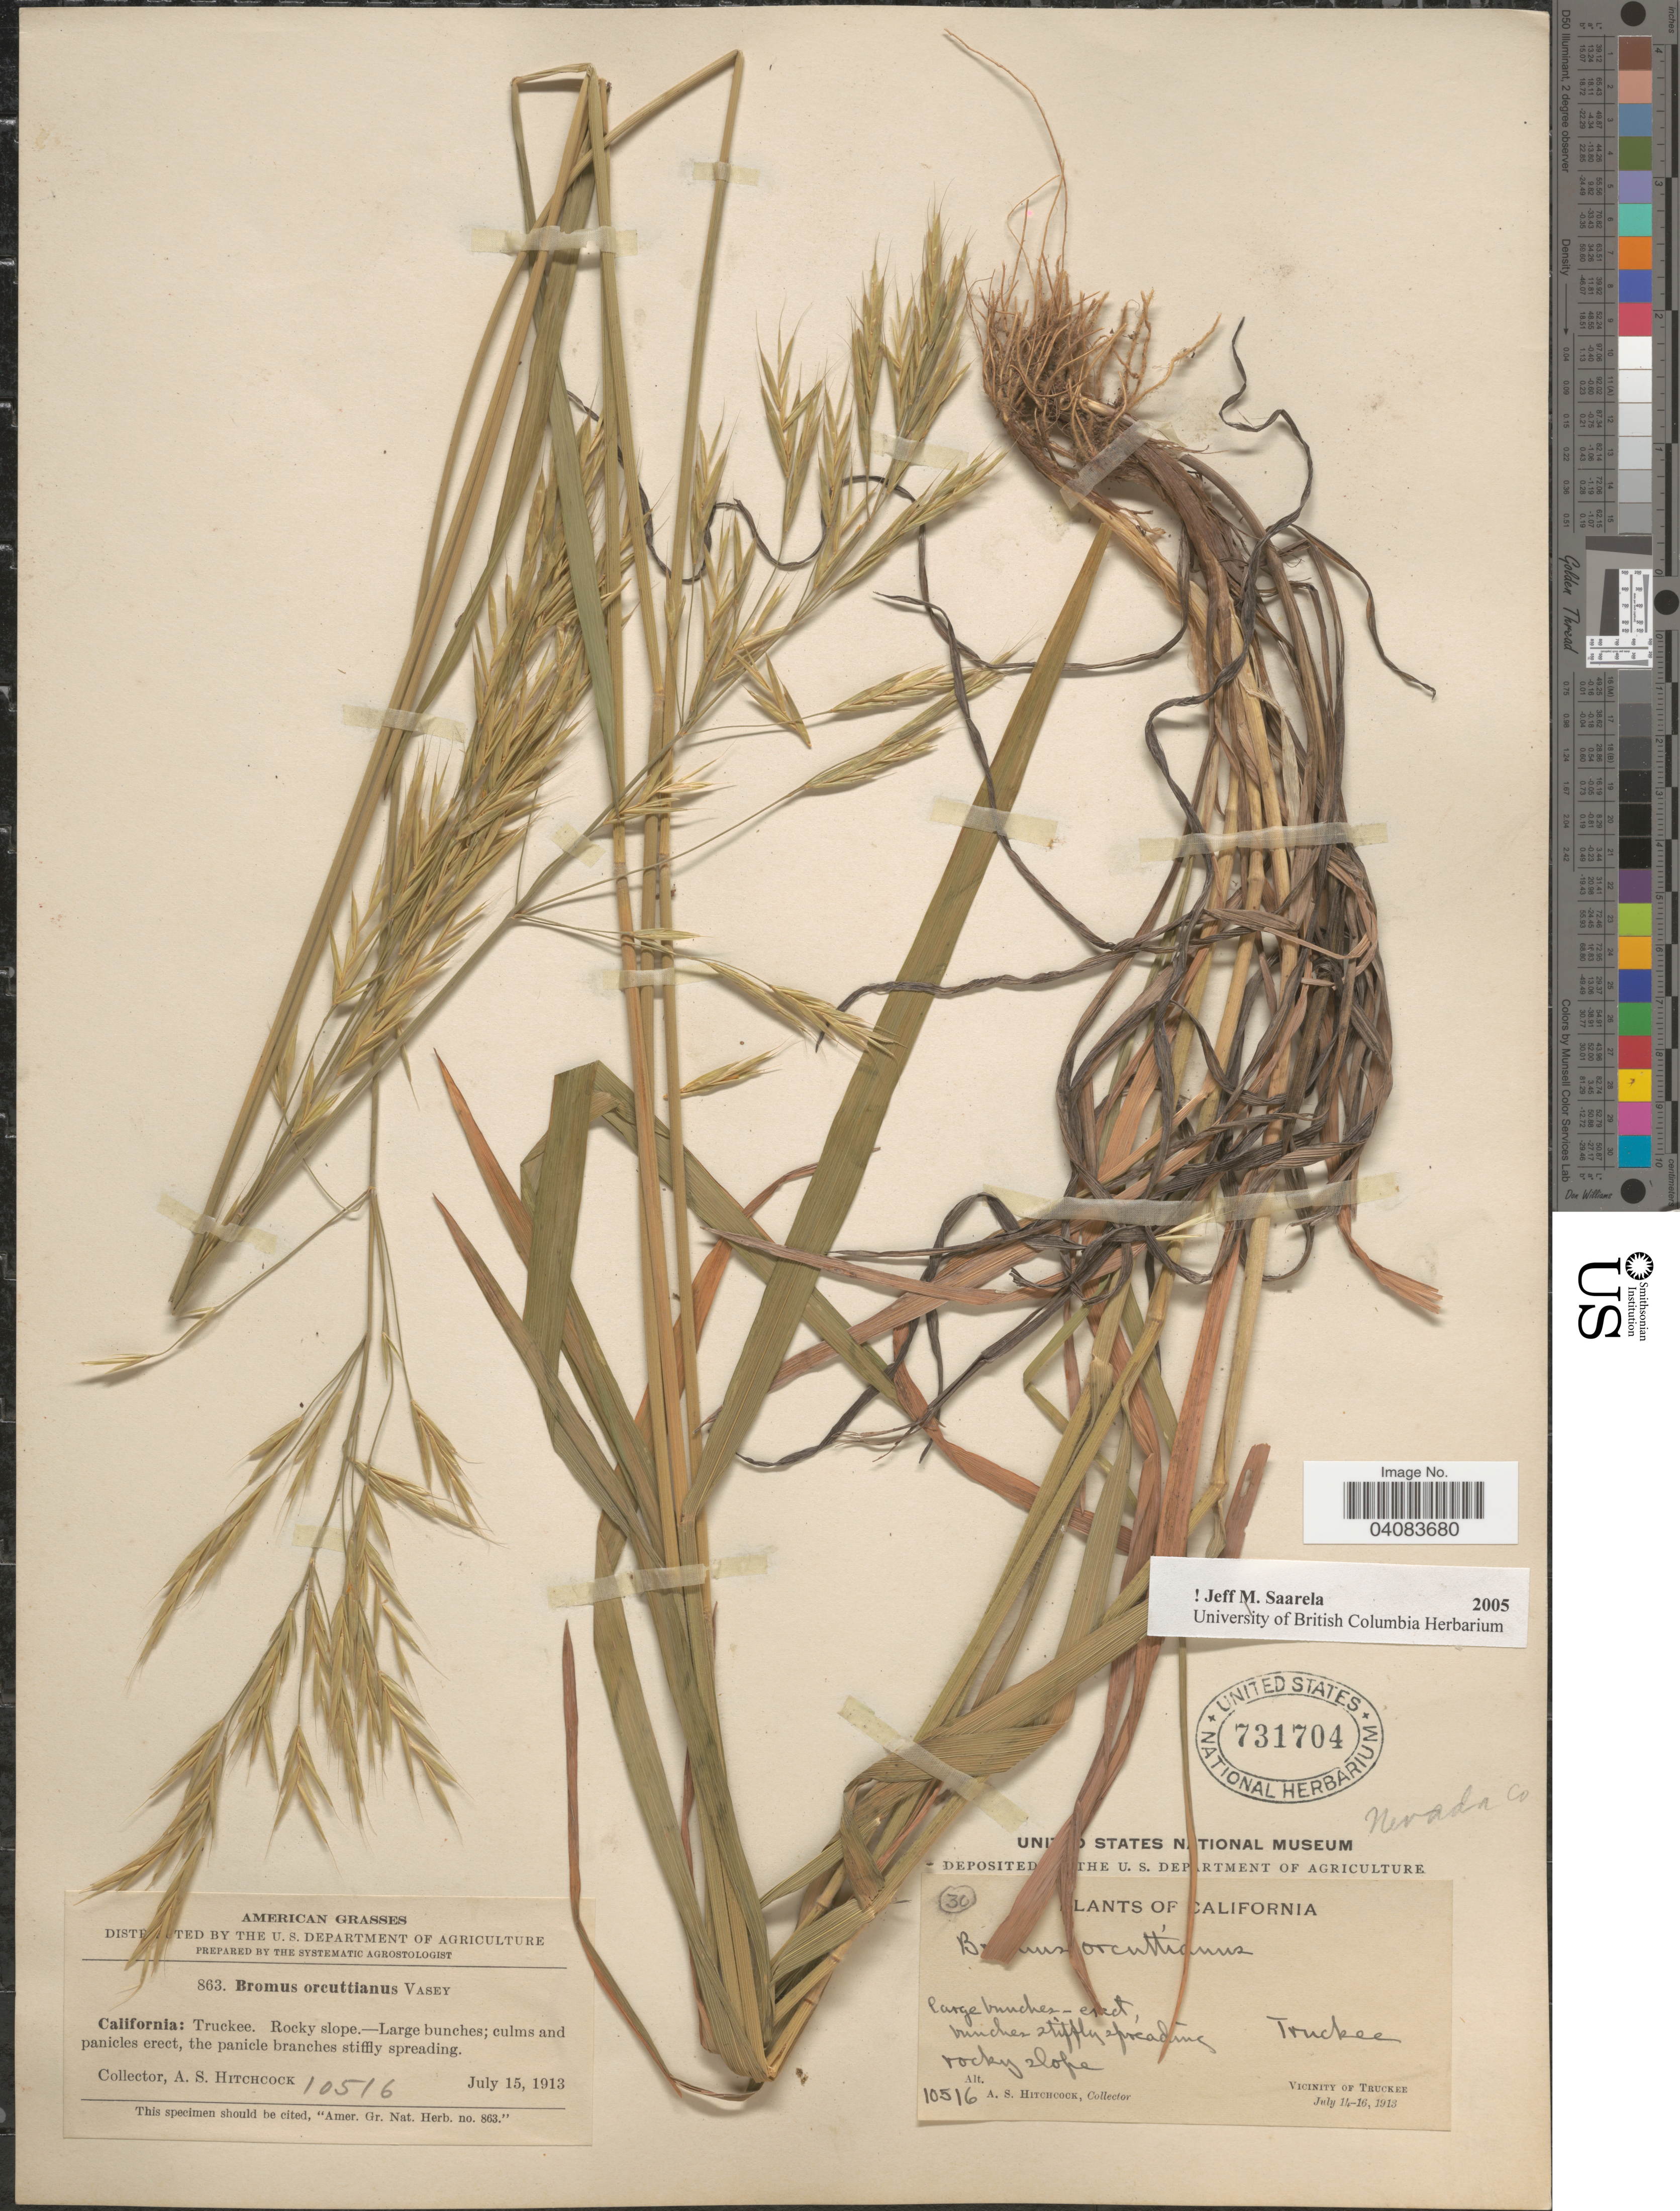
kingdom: Plantae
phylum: Tracheophyta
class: Liliopsida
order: Poales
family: Poaceae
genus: Bromus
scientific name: Bromus orcuttianus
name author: Vasey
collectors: A. S. Hitchcock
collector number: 10516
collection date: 1913-07-15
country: United States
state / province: California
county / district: Nevada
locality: Truckee. Vicinity of Truckee. Nevada Co.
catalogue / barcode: US 731704